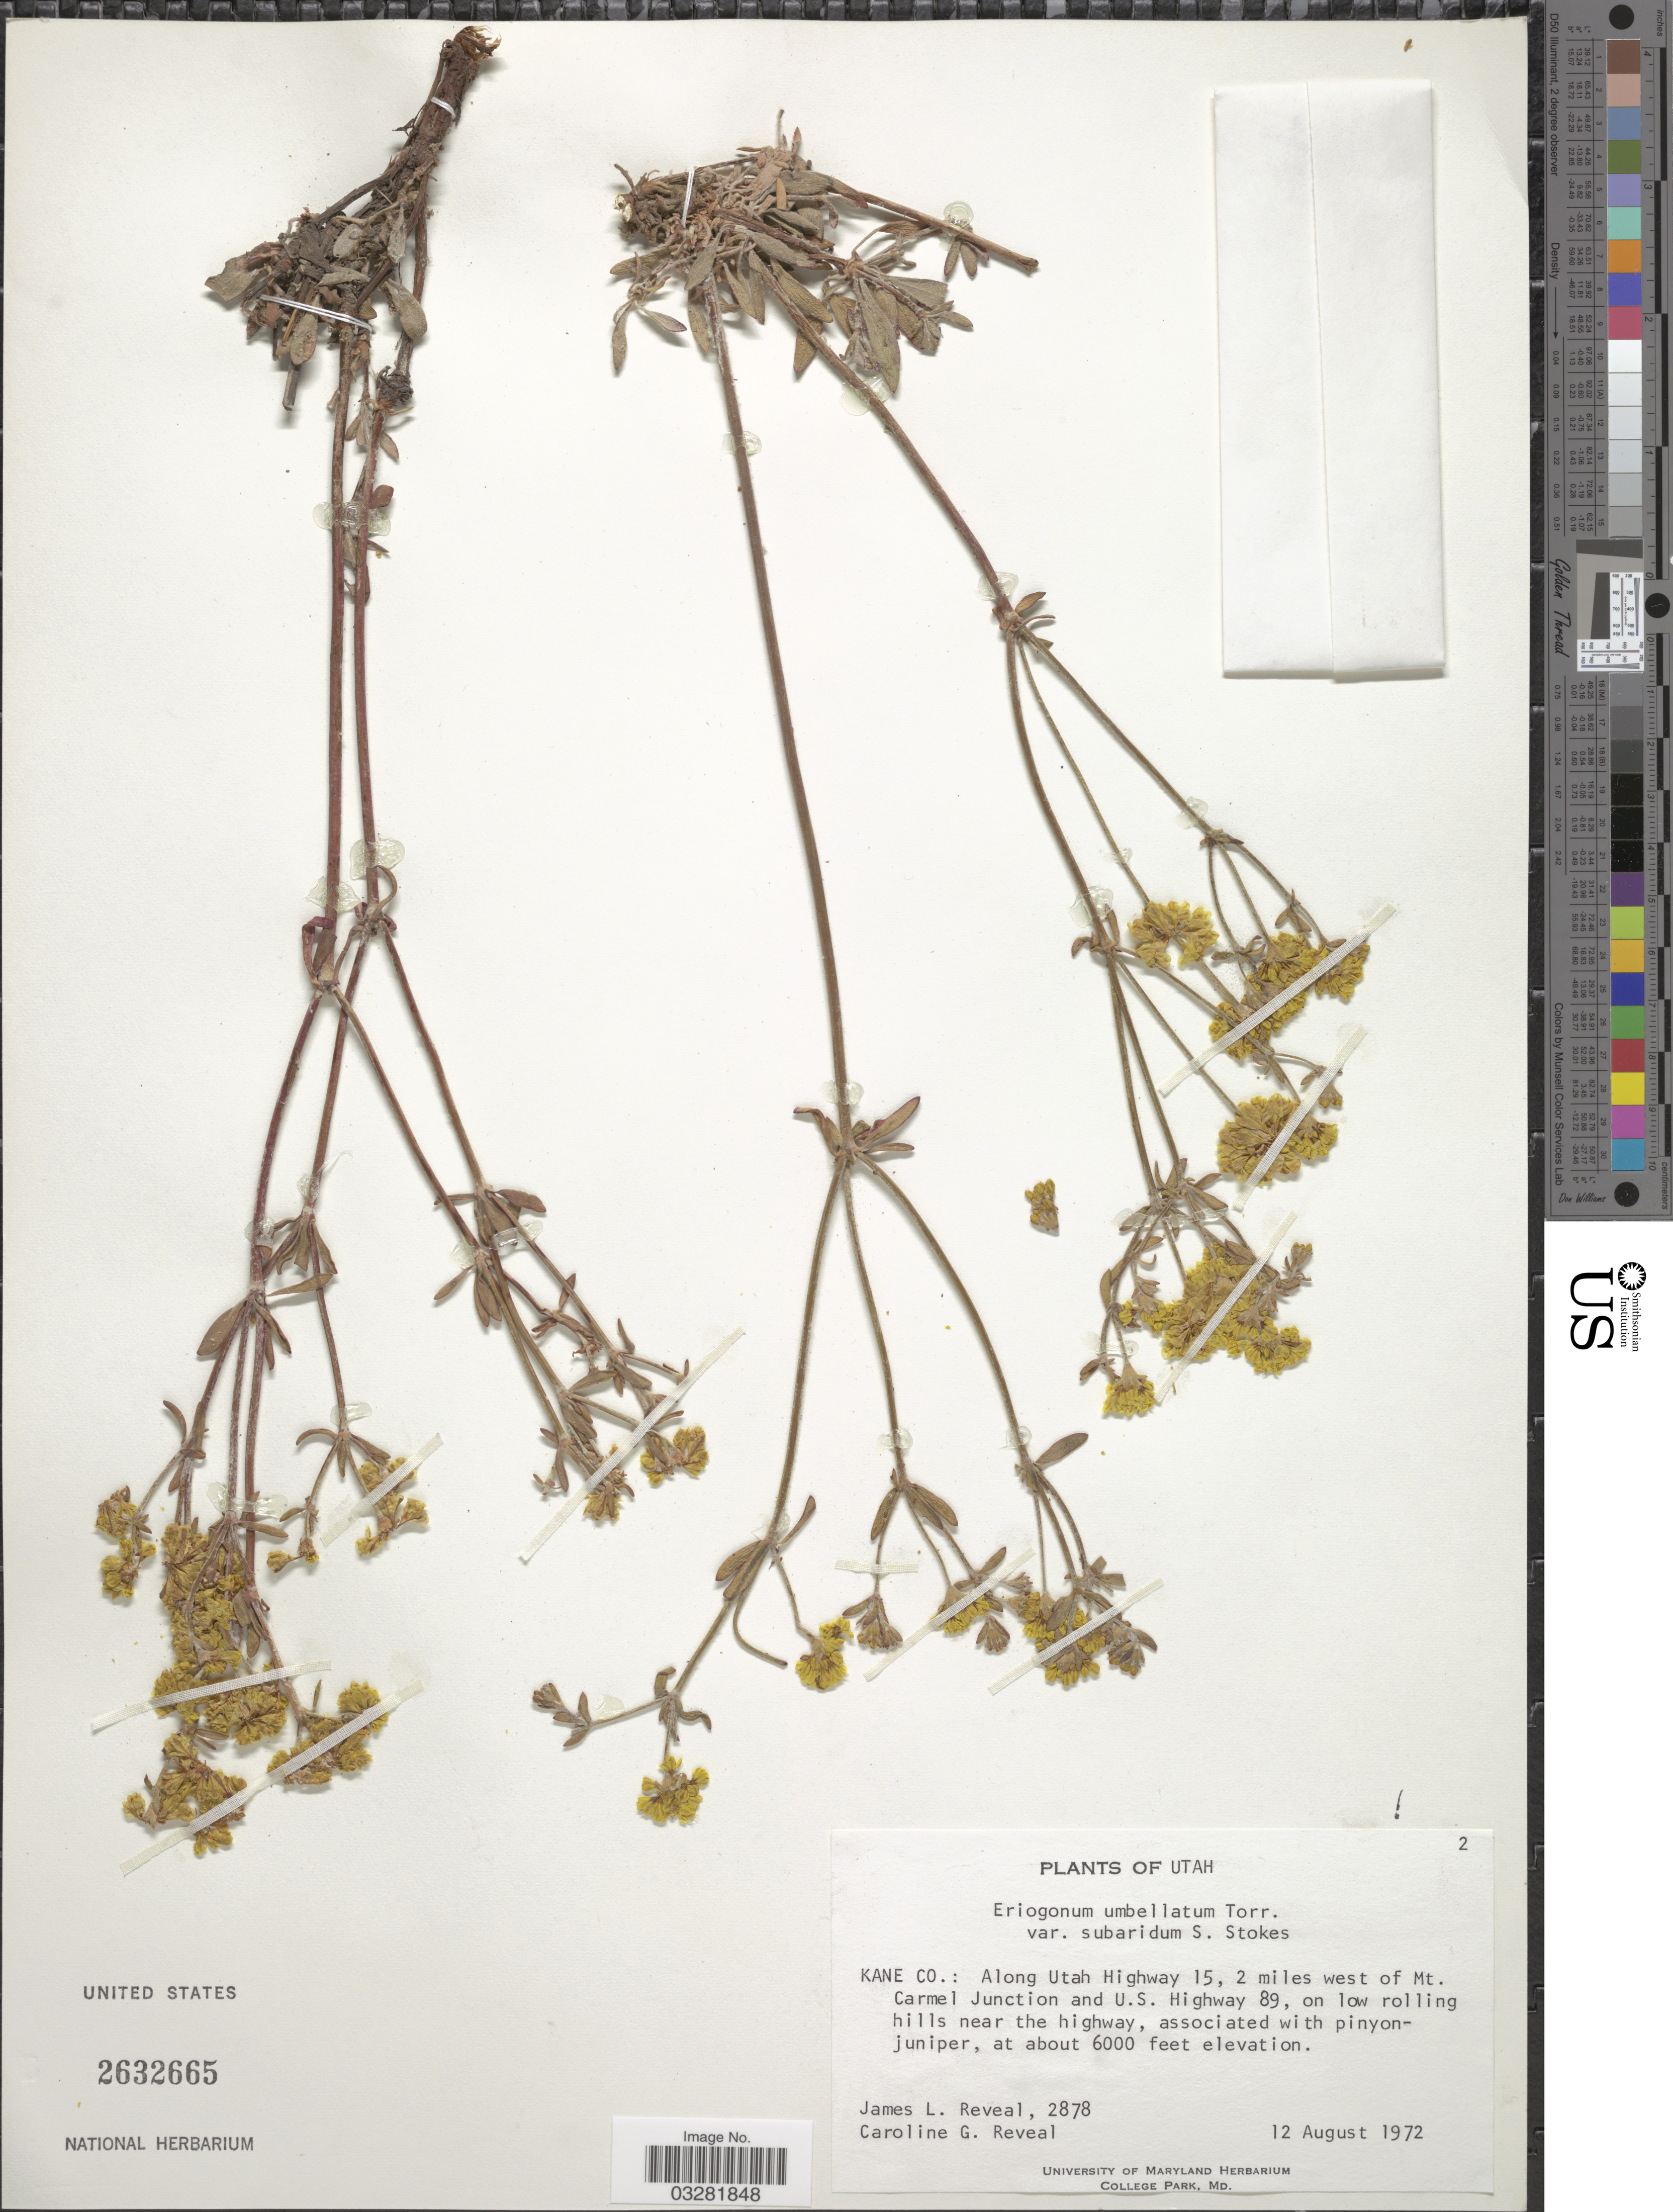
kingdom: Plantae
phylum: Tracheophyta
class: Magnoliopsida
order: Caryophyllales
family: Polygonaceae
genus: Eriogonum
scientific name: Eriogonum umbellatum var. subalpinum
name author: M.E. Jones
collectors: J. L. Reveal & C. G. Reveal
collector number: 2878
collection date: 1972-08-12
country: United States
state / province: Utah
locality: Kane Co.: Along Utah Highway 15, 2 miles west of Mt. Carmel Junction and U.S. Highway 89, on low rolling hills near the highway.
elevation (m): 1829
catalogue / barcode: US 2632665